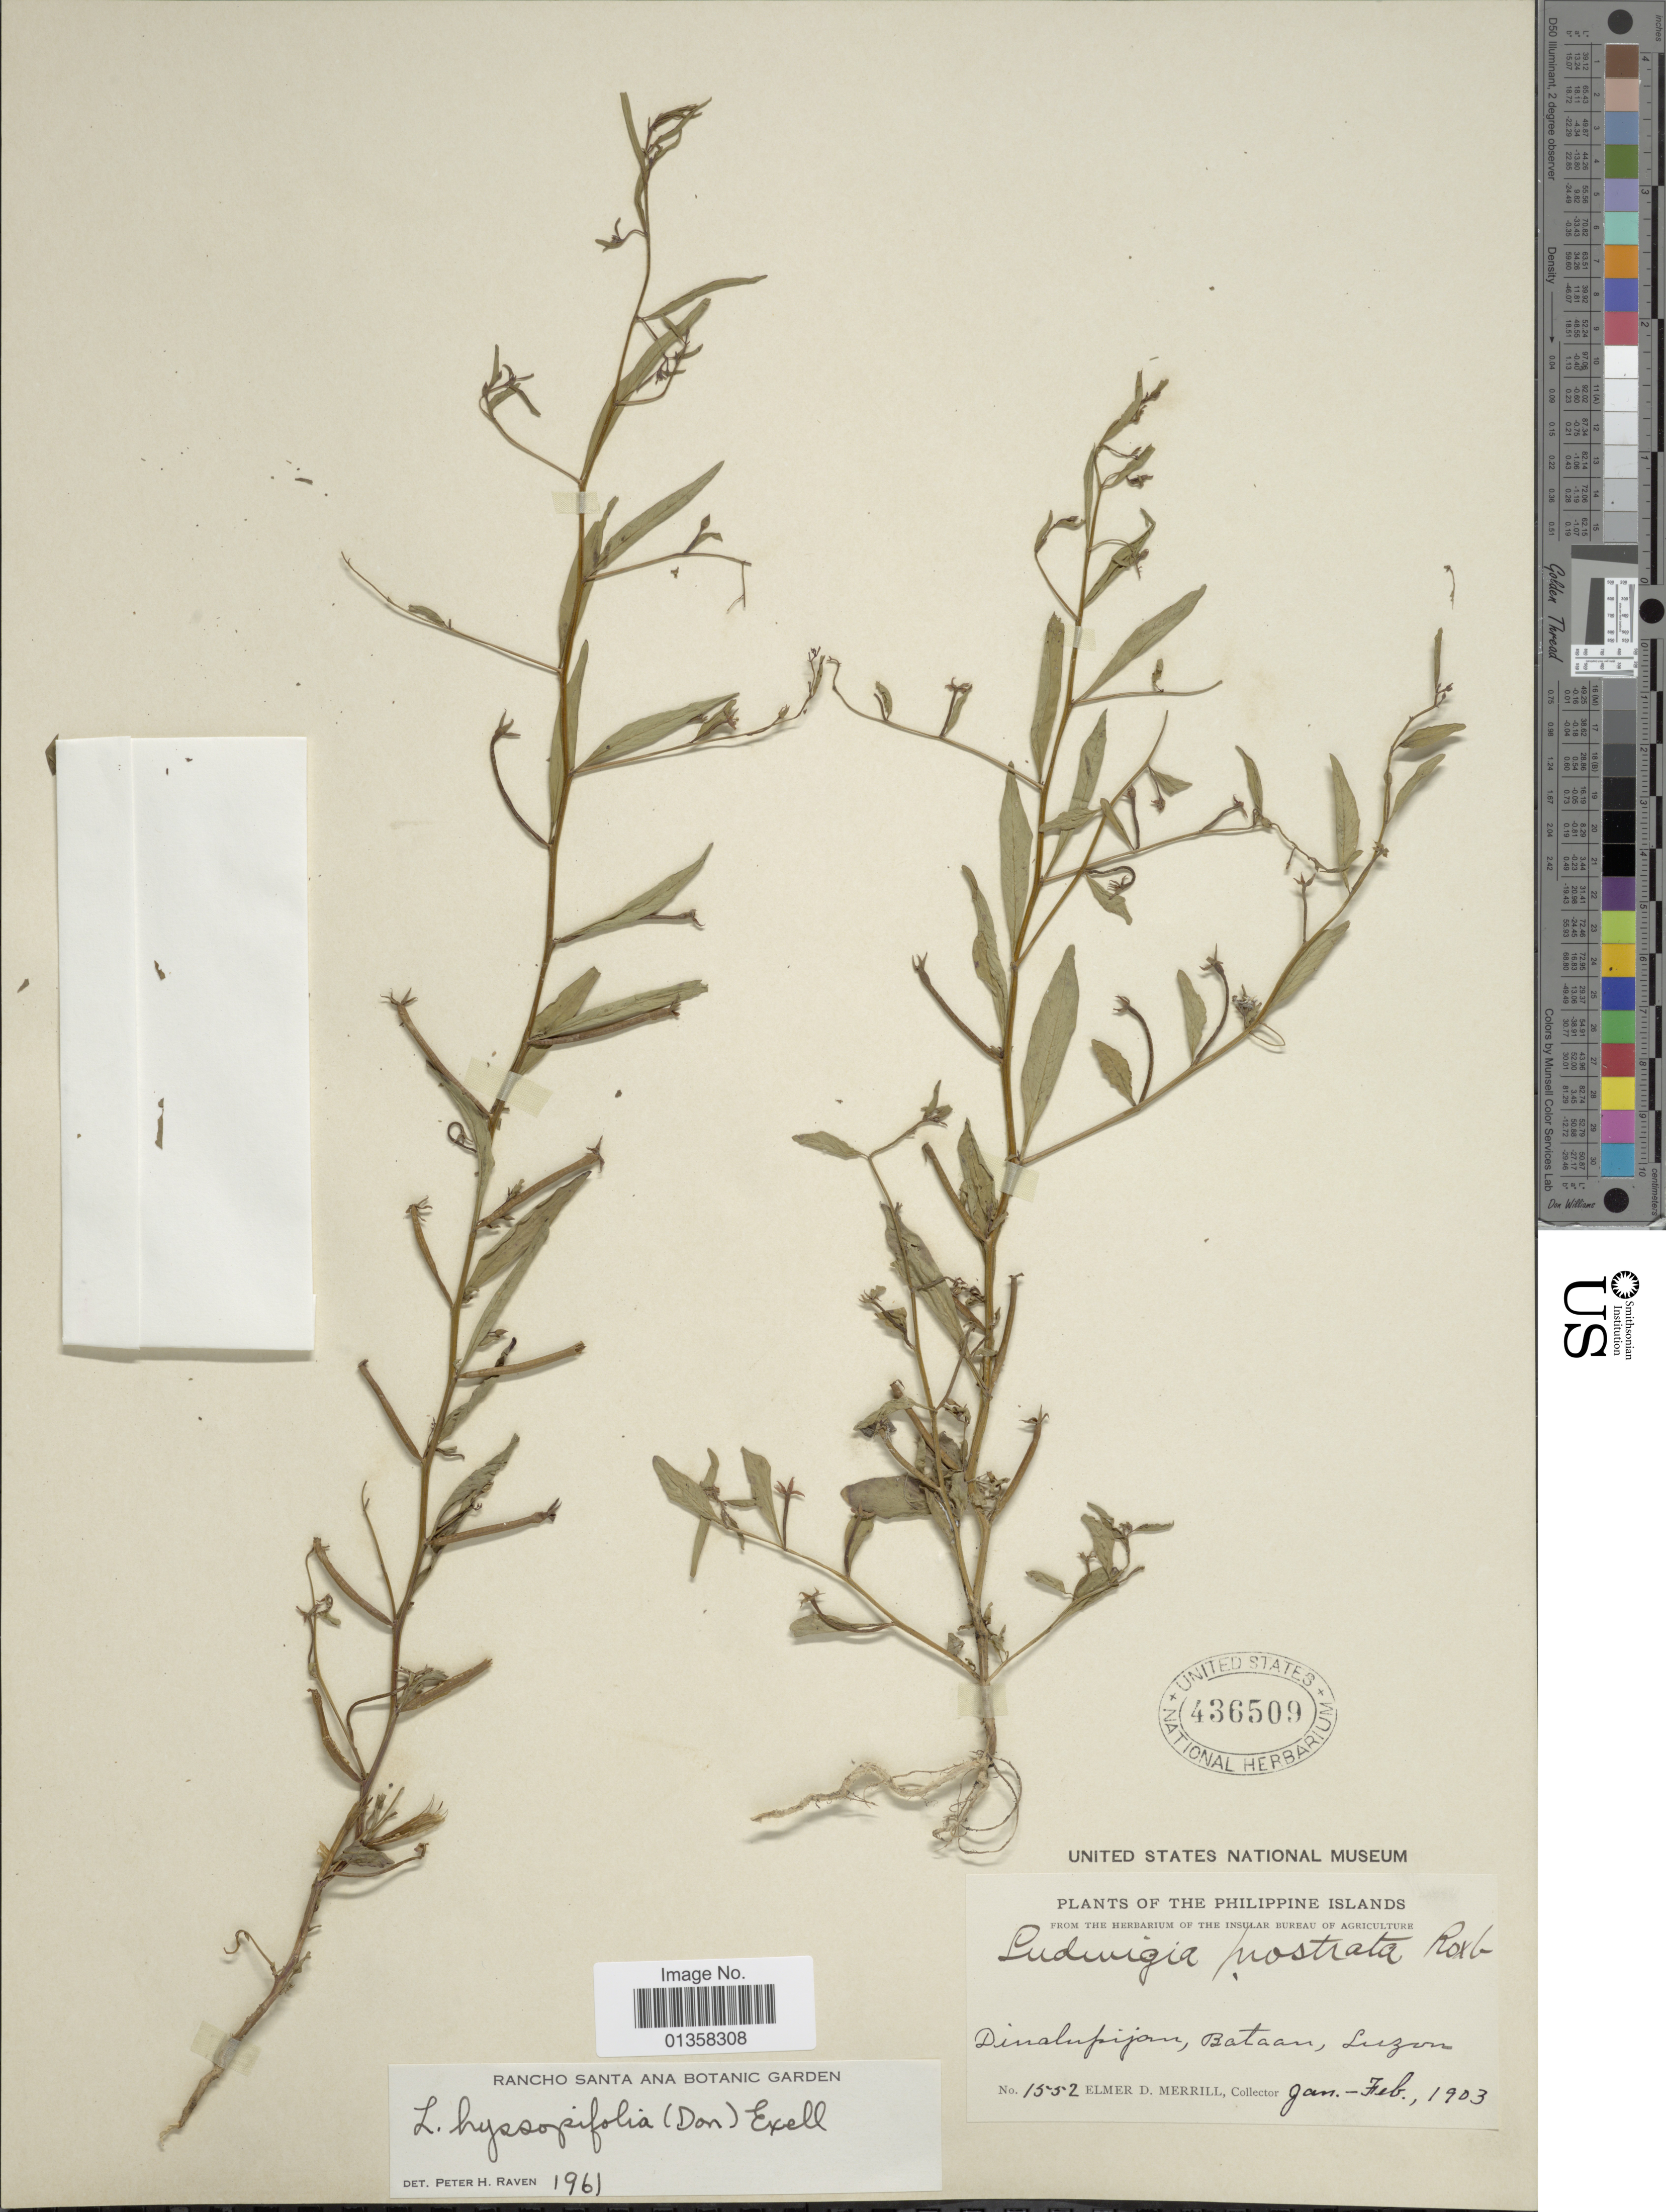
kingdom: Plantae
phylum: Tracheophyta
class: Magnoliopsida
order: Myrtales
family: Onagraceae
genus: Ludwigia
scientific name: Ludwigia hyssopifolia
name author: (G. Don) Exell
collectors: E. D. Merrill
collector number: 1552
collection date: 1903-01/1903-02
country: Philippines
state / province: Central Luzon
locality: Dinalupijan, Bataan, Luzon, Philippine Islands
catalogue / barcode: US 436509